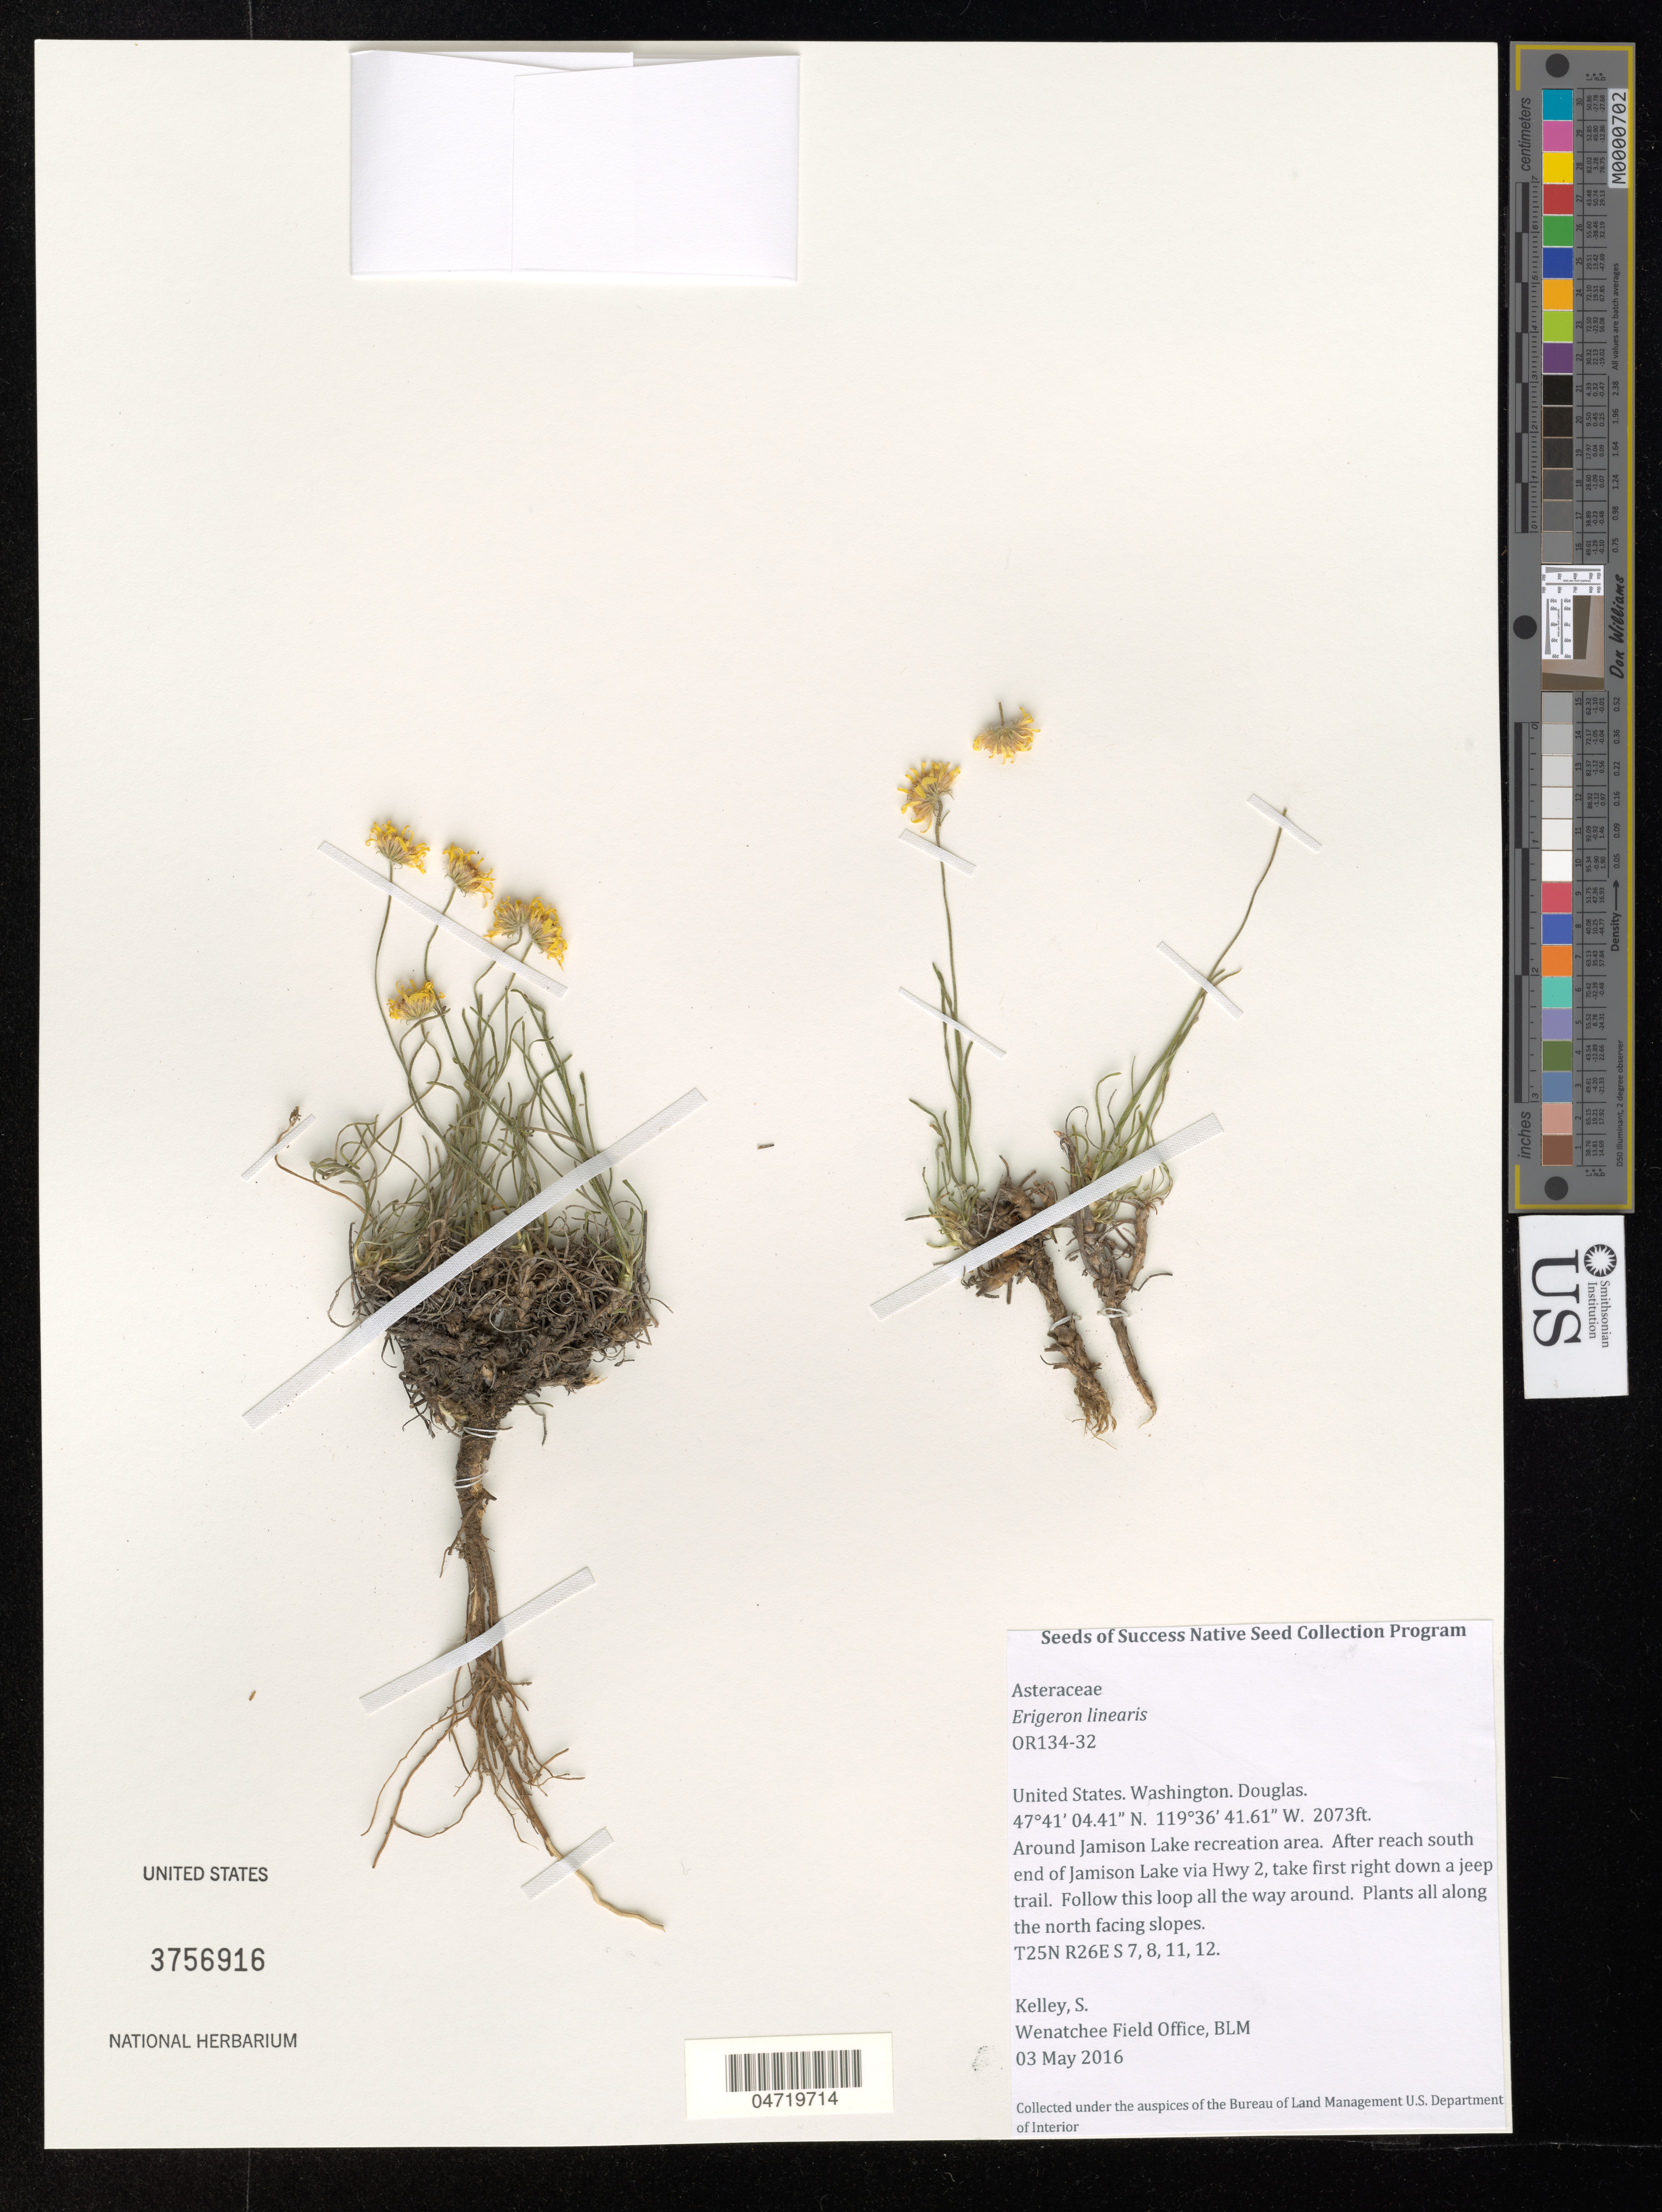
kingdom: Plantae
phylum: Tracheophyta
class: Magnoliopsida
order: Asterales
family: Asteraceae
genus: Erigeron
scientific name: Erigeron linearis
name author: (Hook.) Piper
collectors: S. Kelley & J. Moore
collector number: OR134-32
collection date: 2016-05-03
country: United States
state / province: Washington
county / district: Douglas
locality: Jamison Lake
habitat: Sagebrush shrub-steppe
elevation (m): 632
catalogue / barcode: US 3756916